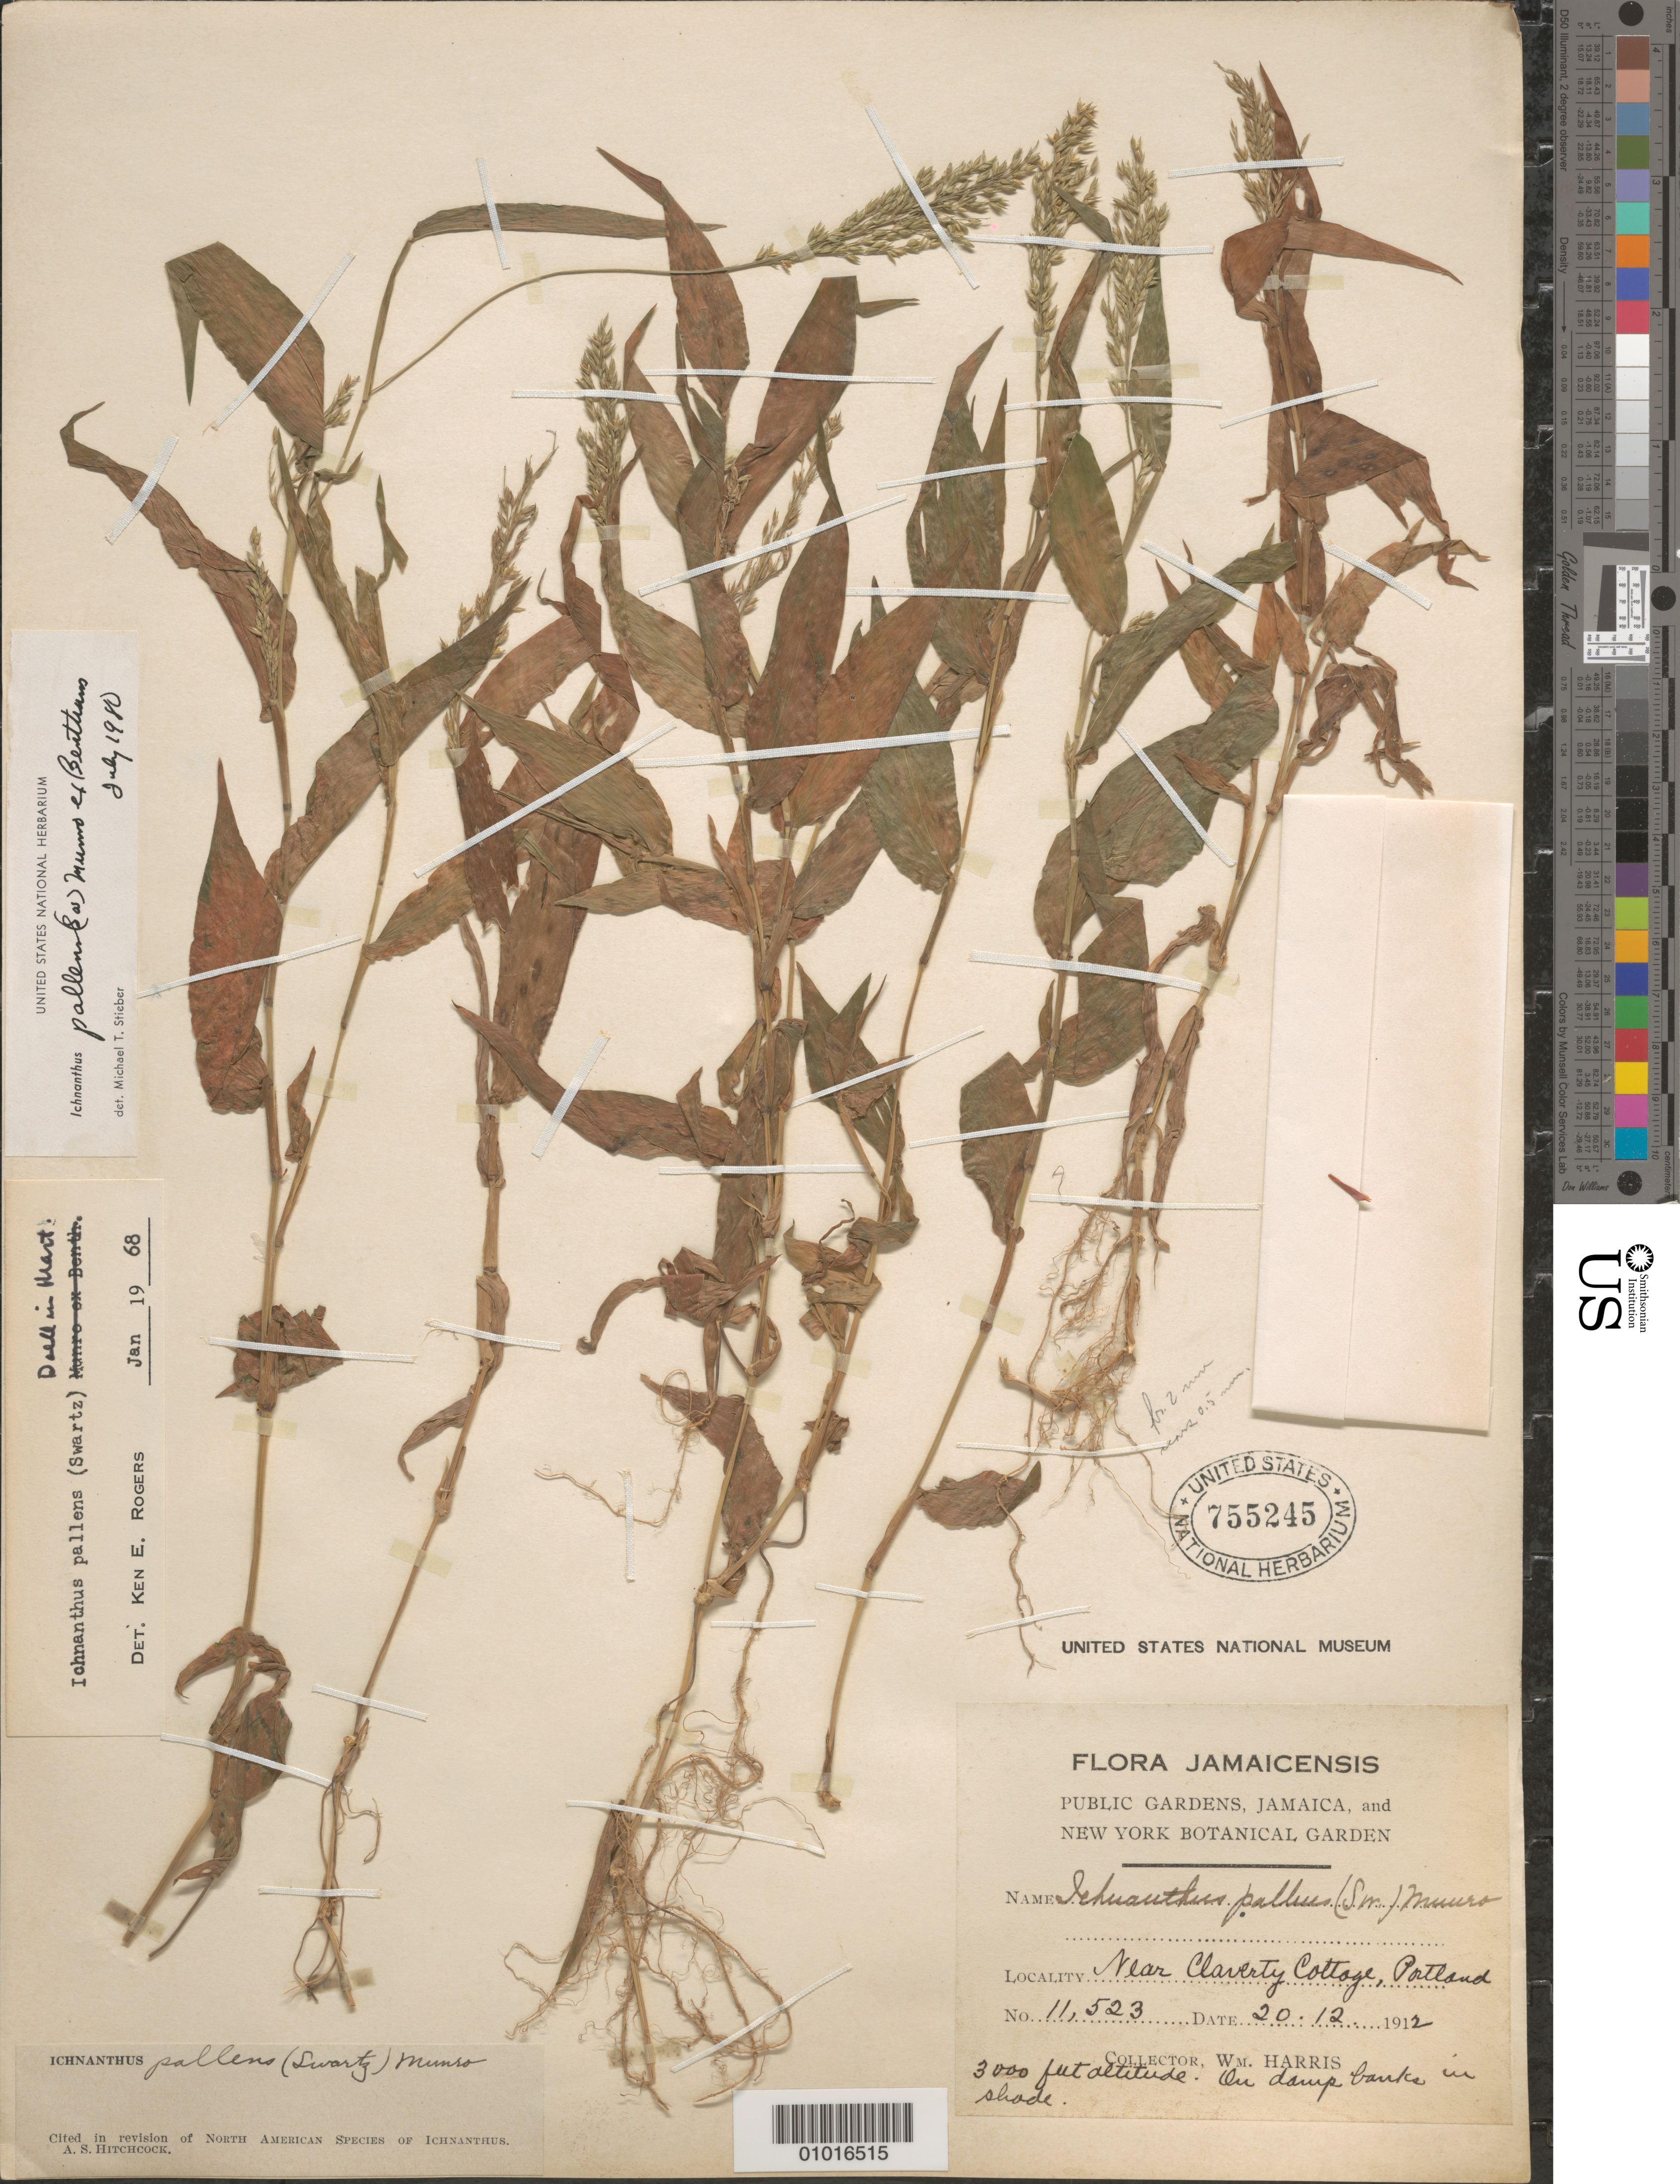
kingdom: Plantae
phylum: Tracheophyta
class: Liliopsida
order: Poales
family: Poaceae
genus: Ichnanthus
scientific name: Ichnanthus pallens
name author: (Sw.) Munro ex Benth.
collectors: W. H. Harris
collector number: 11523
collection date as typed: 20 Dec 1912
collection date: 1912-12-20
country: Jamaica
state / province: Portland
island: Jamaica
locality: Near Claverity Cottage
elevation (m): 914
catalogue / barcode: US 755245